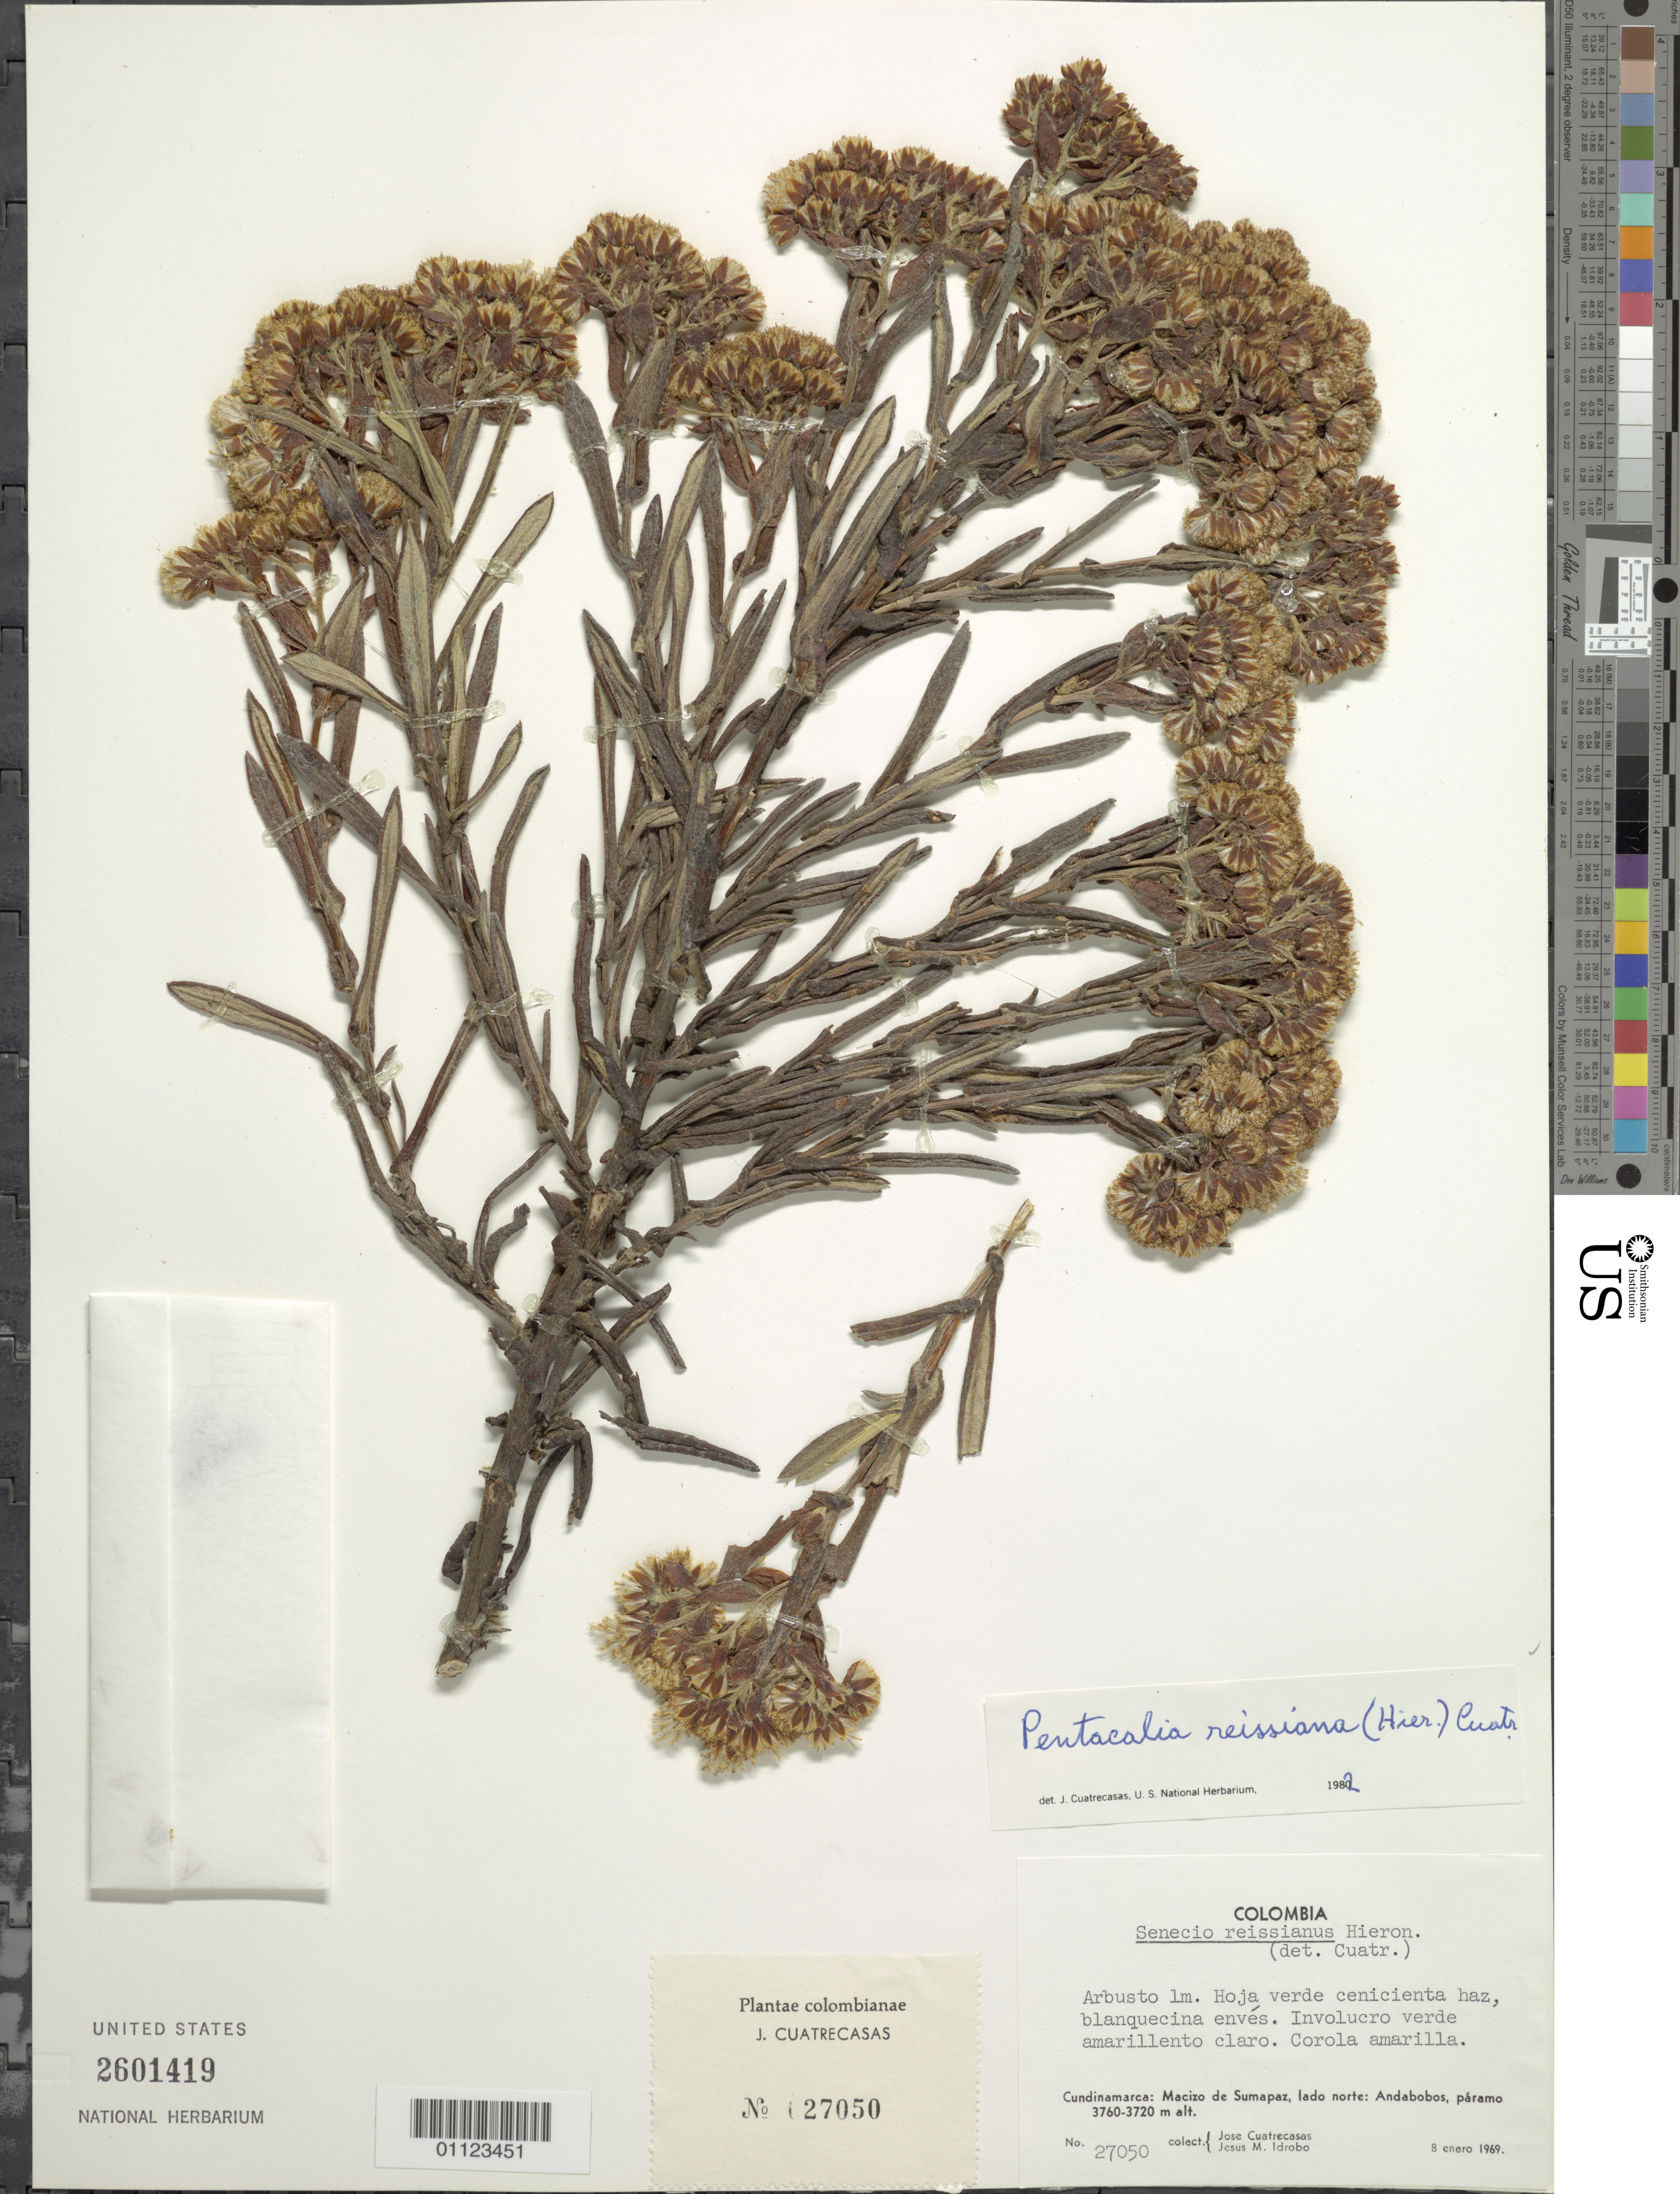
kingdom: Plantae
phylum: Tracheophyta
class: Magnoliopsida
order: Asterales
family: Asteraceae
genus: Pentacalia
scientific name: Pentacalia reissiana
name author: (Hieron.) Cuatrec.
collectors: J. Cuatrecasas & J. M. Idrobo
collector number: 27050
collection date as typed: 8-Jan-69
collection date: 1969-01-08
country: Colombia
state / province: Cundinamarca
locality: Macizo de Sumapaz, lado norte. Andabobos.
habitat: Paramo.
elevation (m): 3720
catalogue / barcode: US 2601419